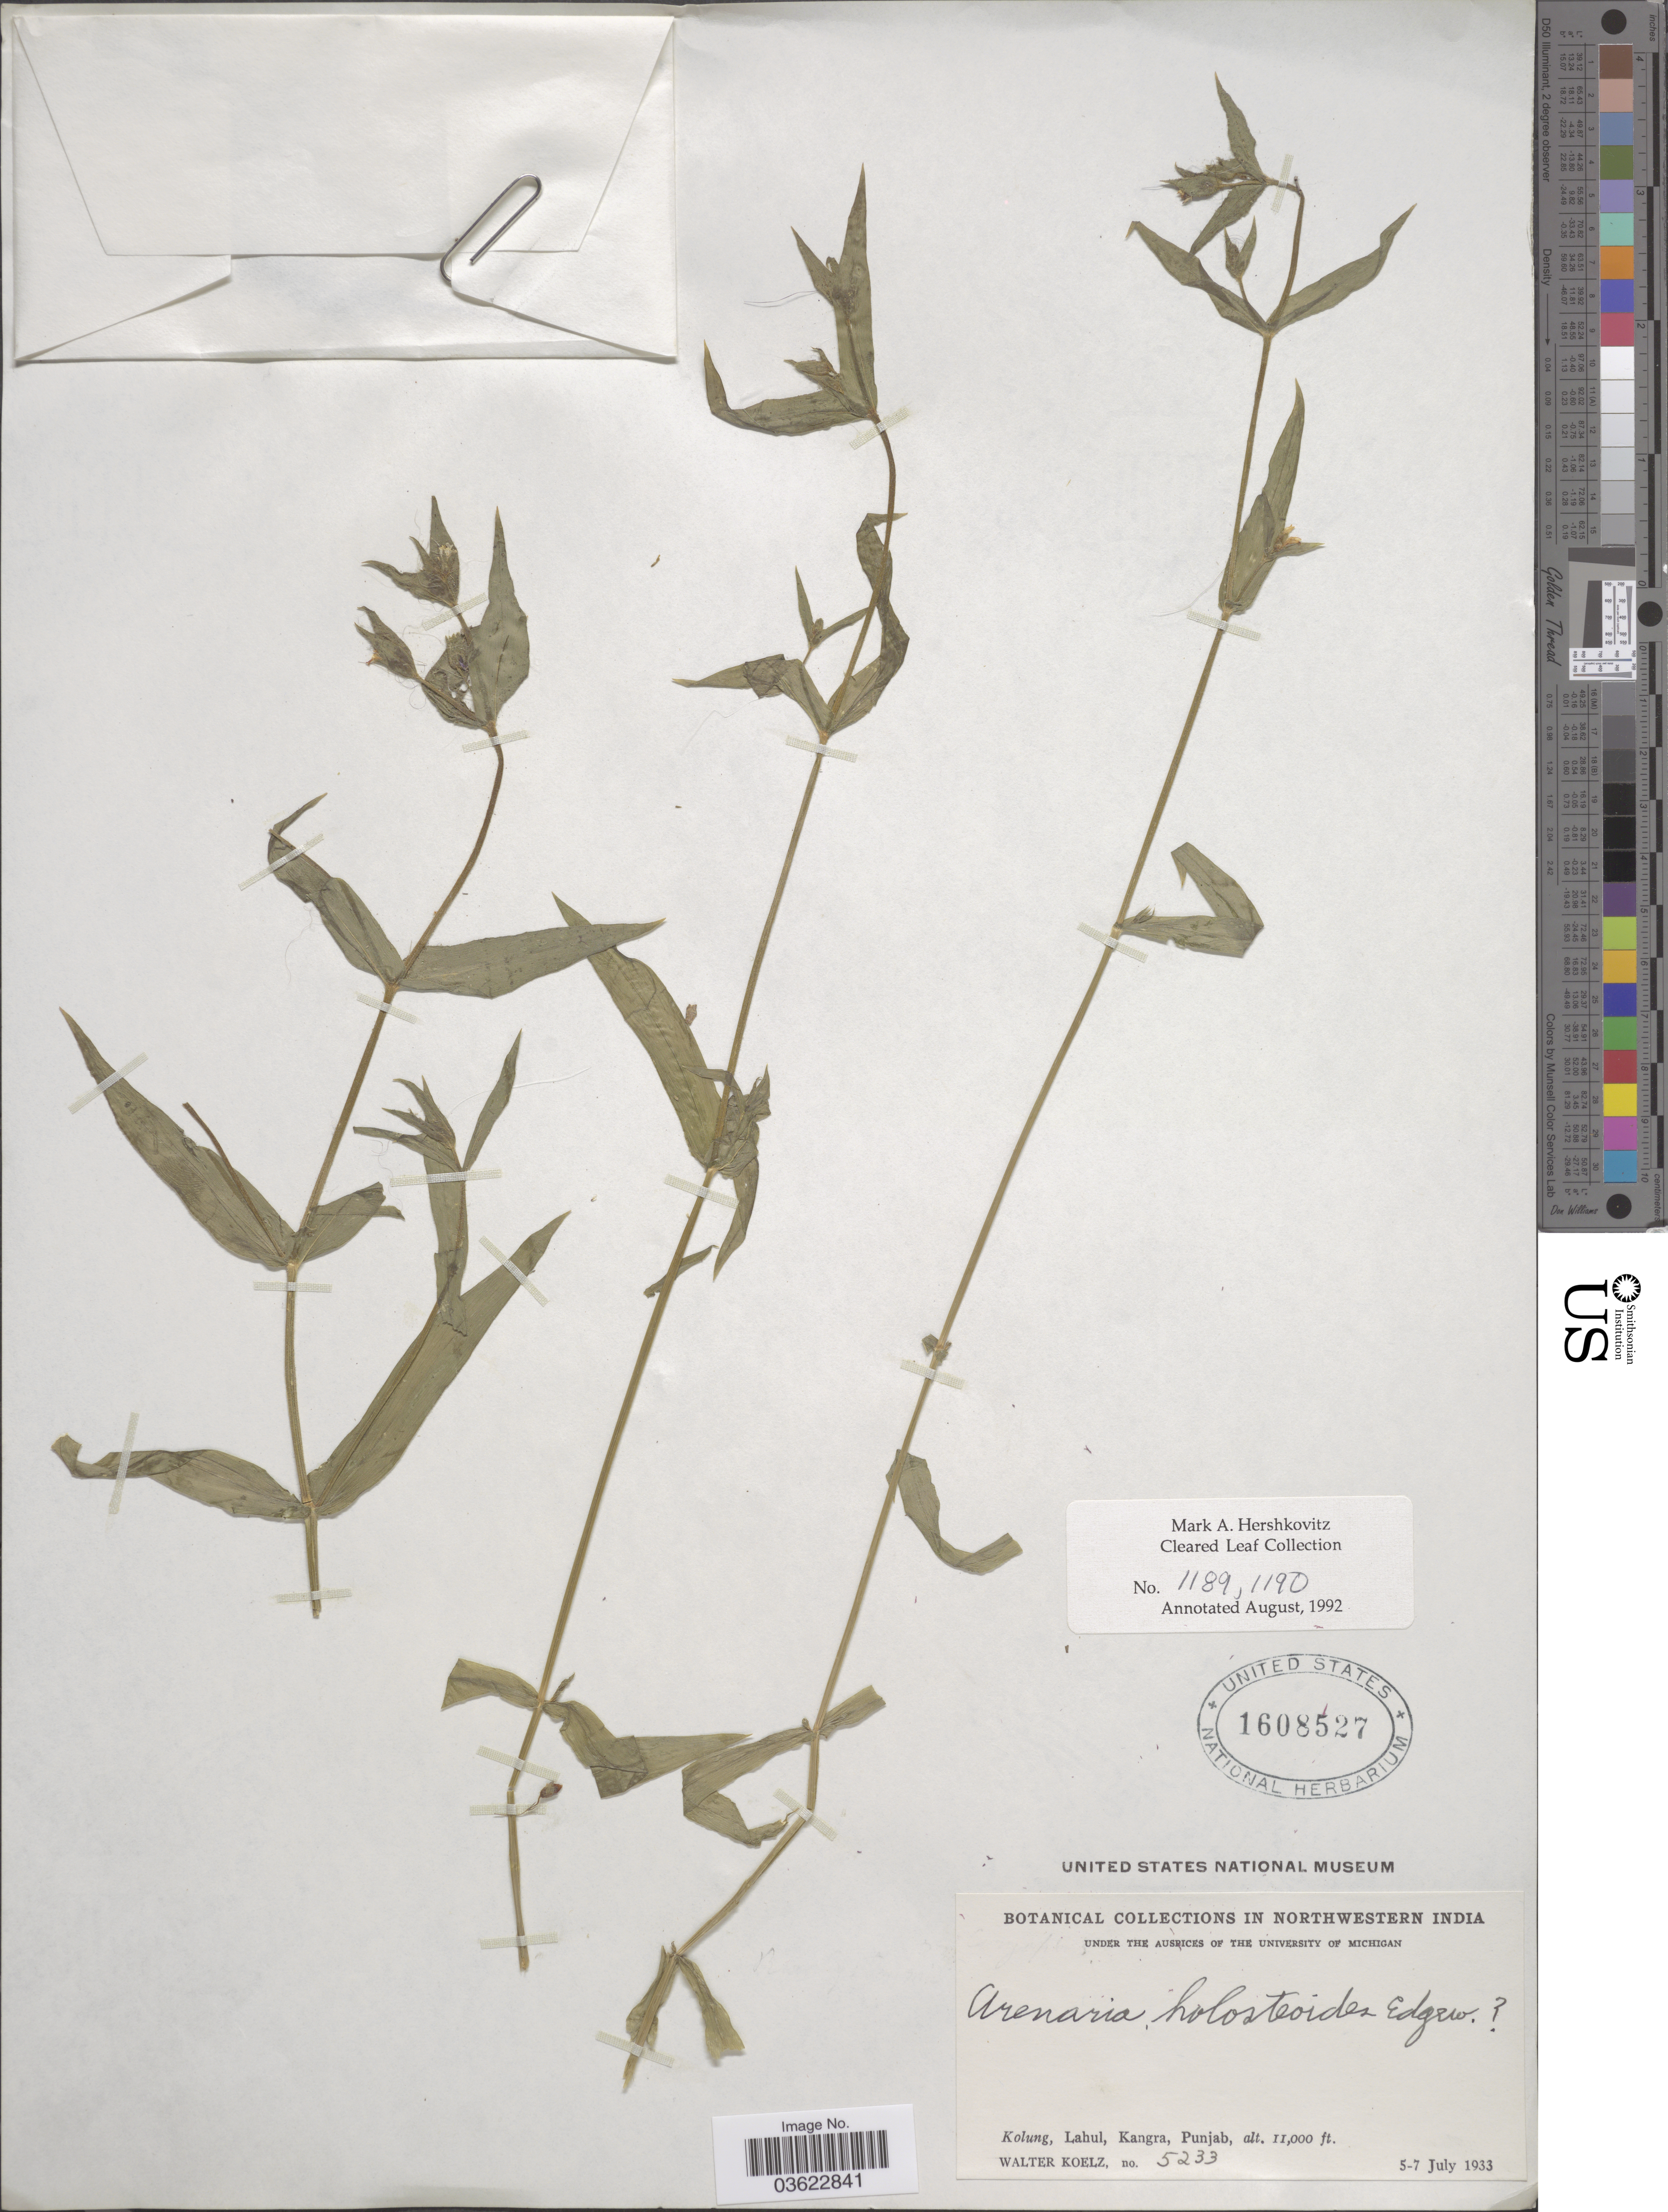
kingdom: Plantae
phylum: Tracheophyta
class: Magnoliopsida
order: Caryophyllales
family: Caryophyllaceae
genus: Arenaria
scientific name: Arenaria holosteoides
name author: (C.A. Mey.) Edgew.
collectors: W. N. Koelz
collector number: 5233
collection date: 1933-07-05/1933-07-07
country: India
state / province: Punjab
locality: Northwestern India. Kolung, Lahul, Kangra.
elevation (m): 3353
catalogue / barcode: US 1608527